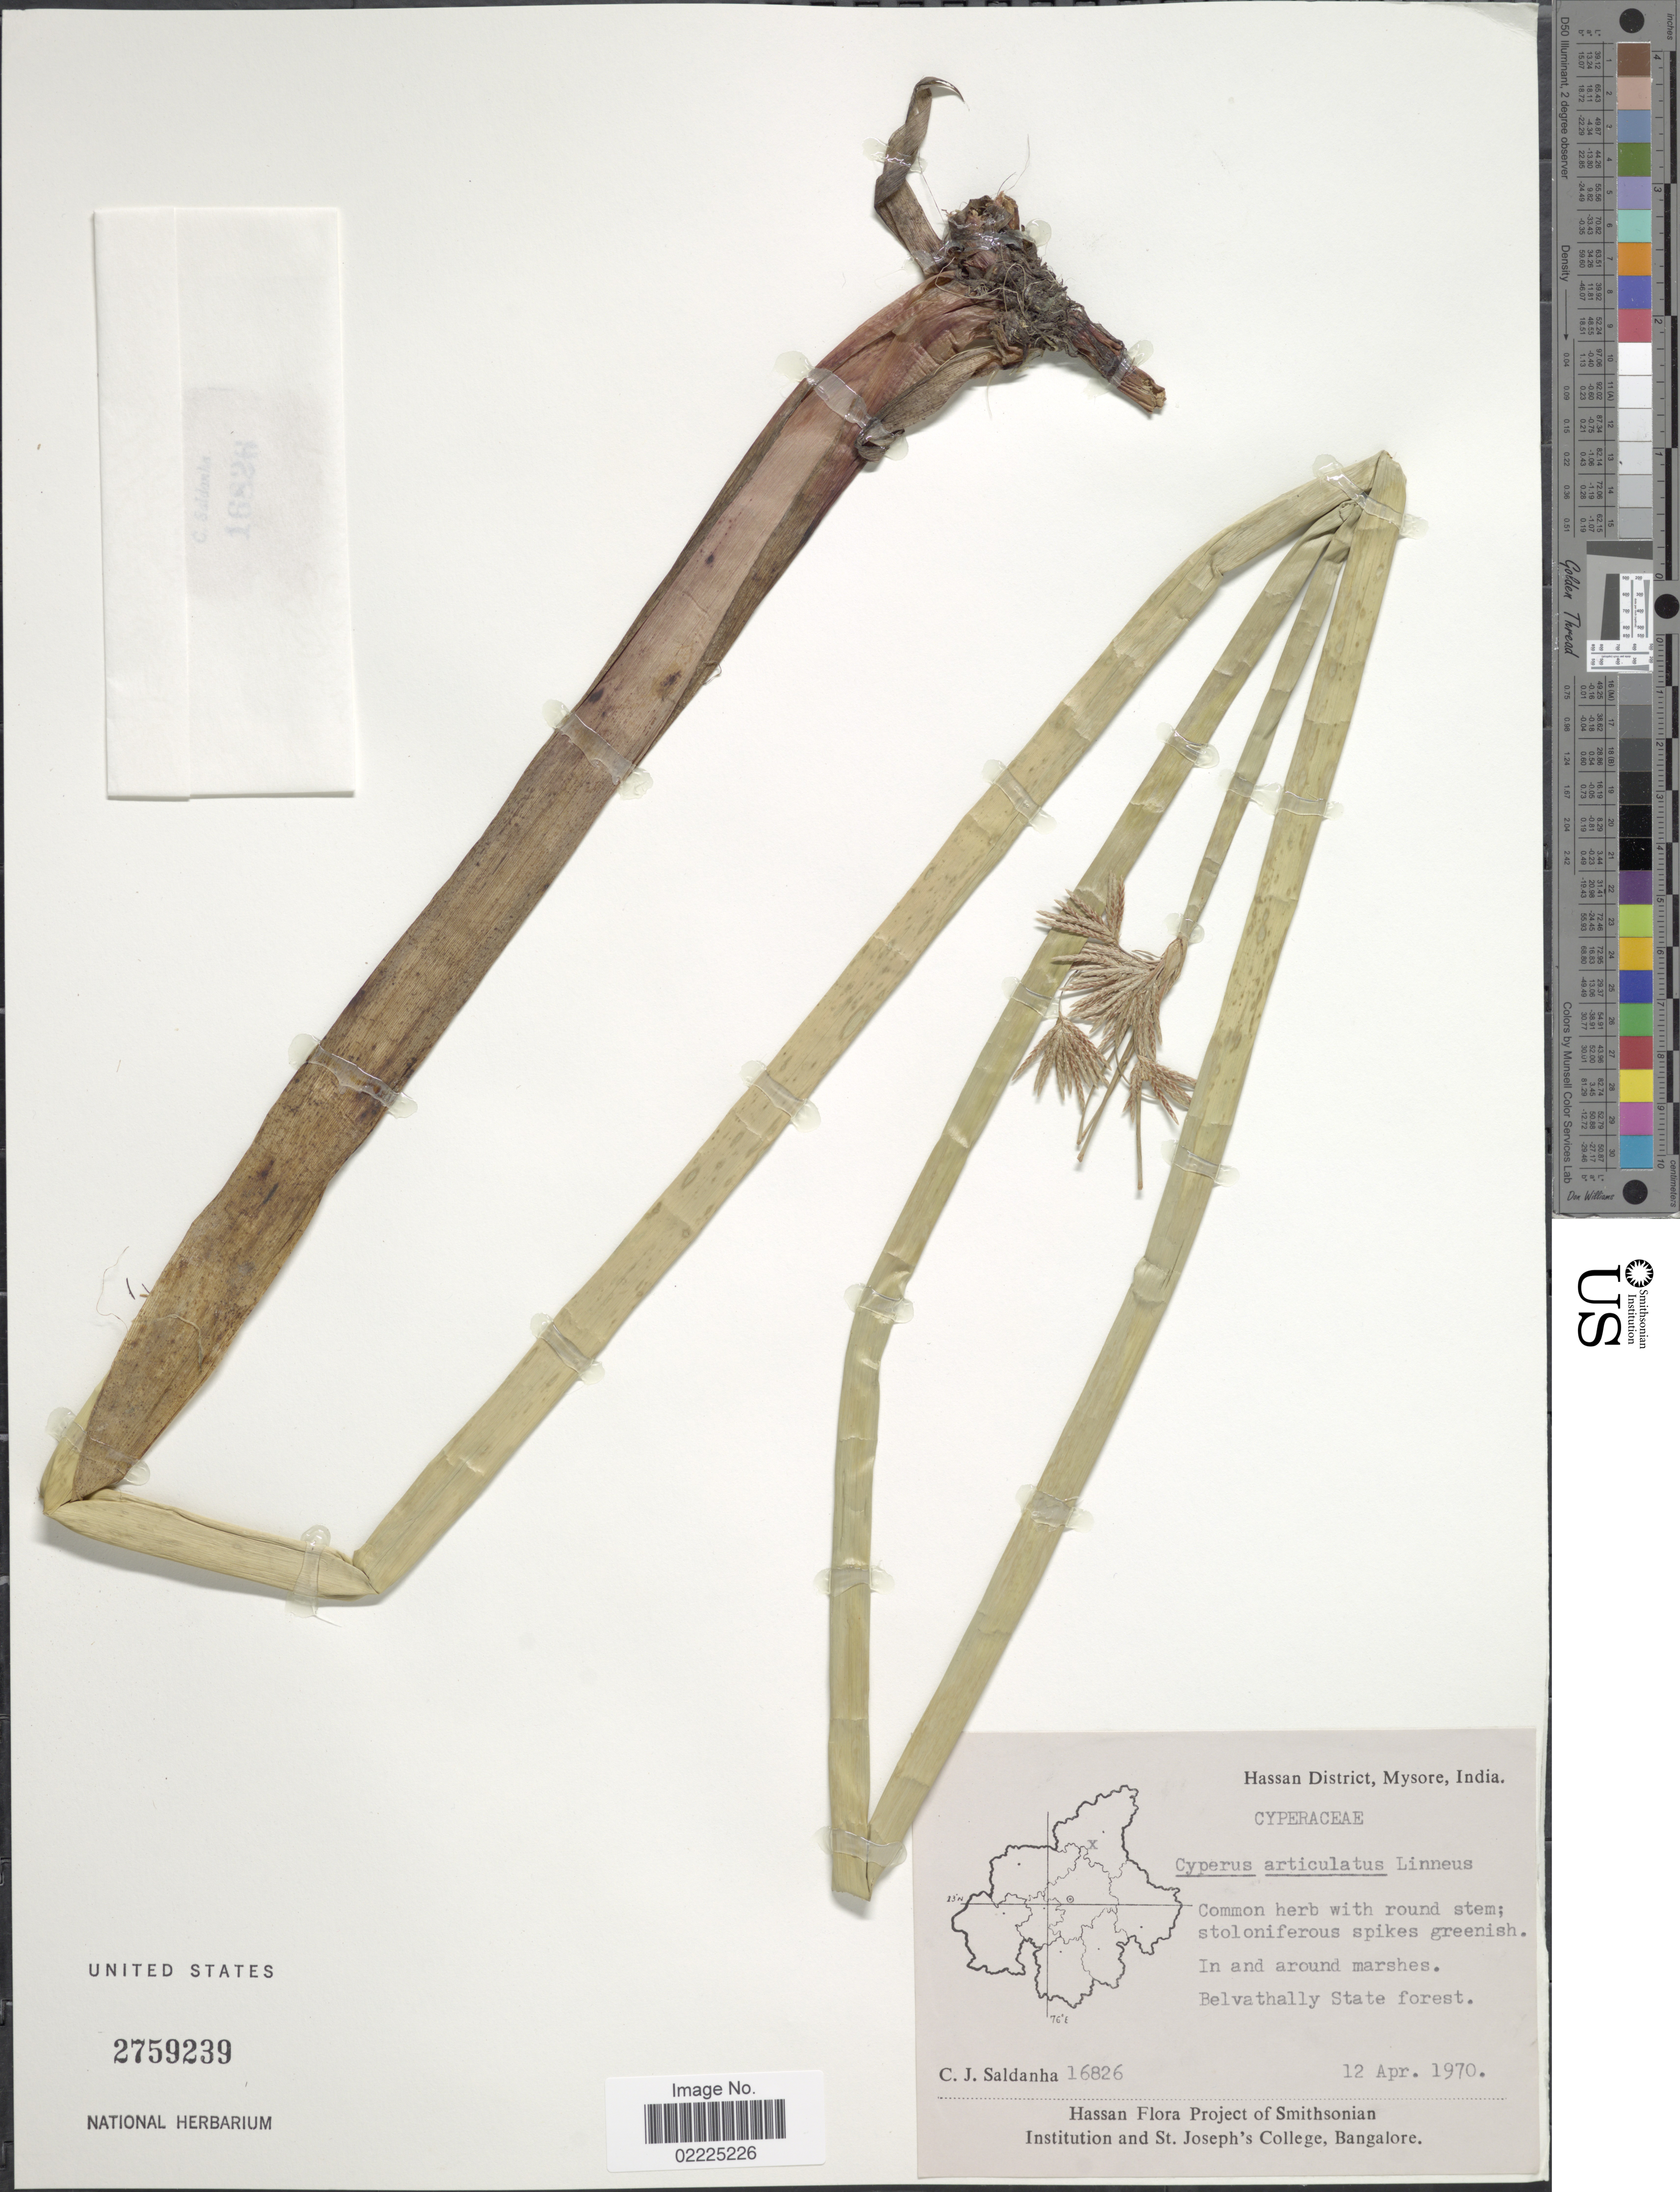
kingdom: Plantae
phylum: Tracheophyta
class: Liliopsida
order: Poales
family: Cyperaceae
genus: Cyperus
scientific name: Cyperus articulatus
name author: L.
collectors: C. J. Saldanha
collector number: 16826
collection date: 1970-04-12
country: India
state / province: Karnataka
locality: Hassan District, Mysore, Belvathally State Forest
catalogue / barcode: US 2759239